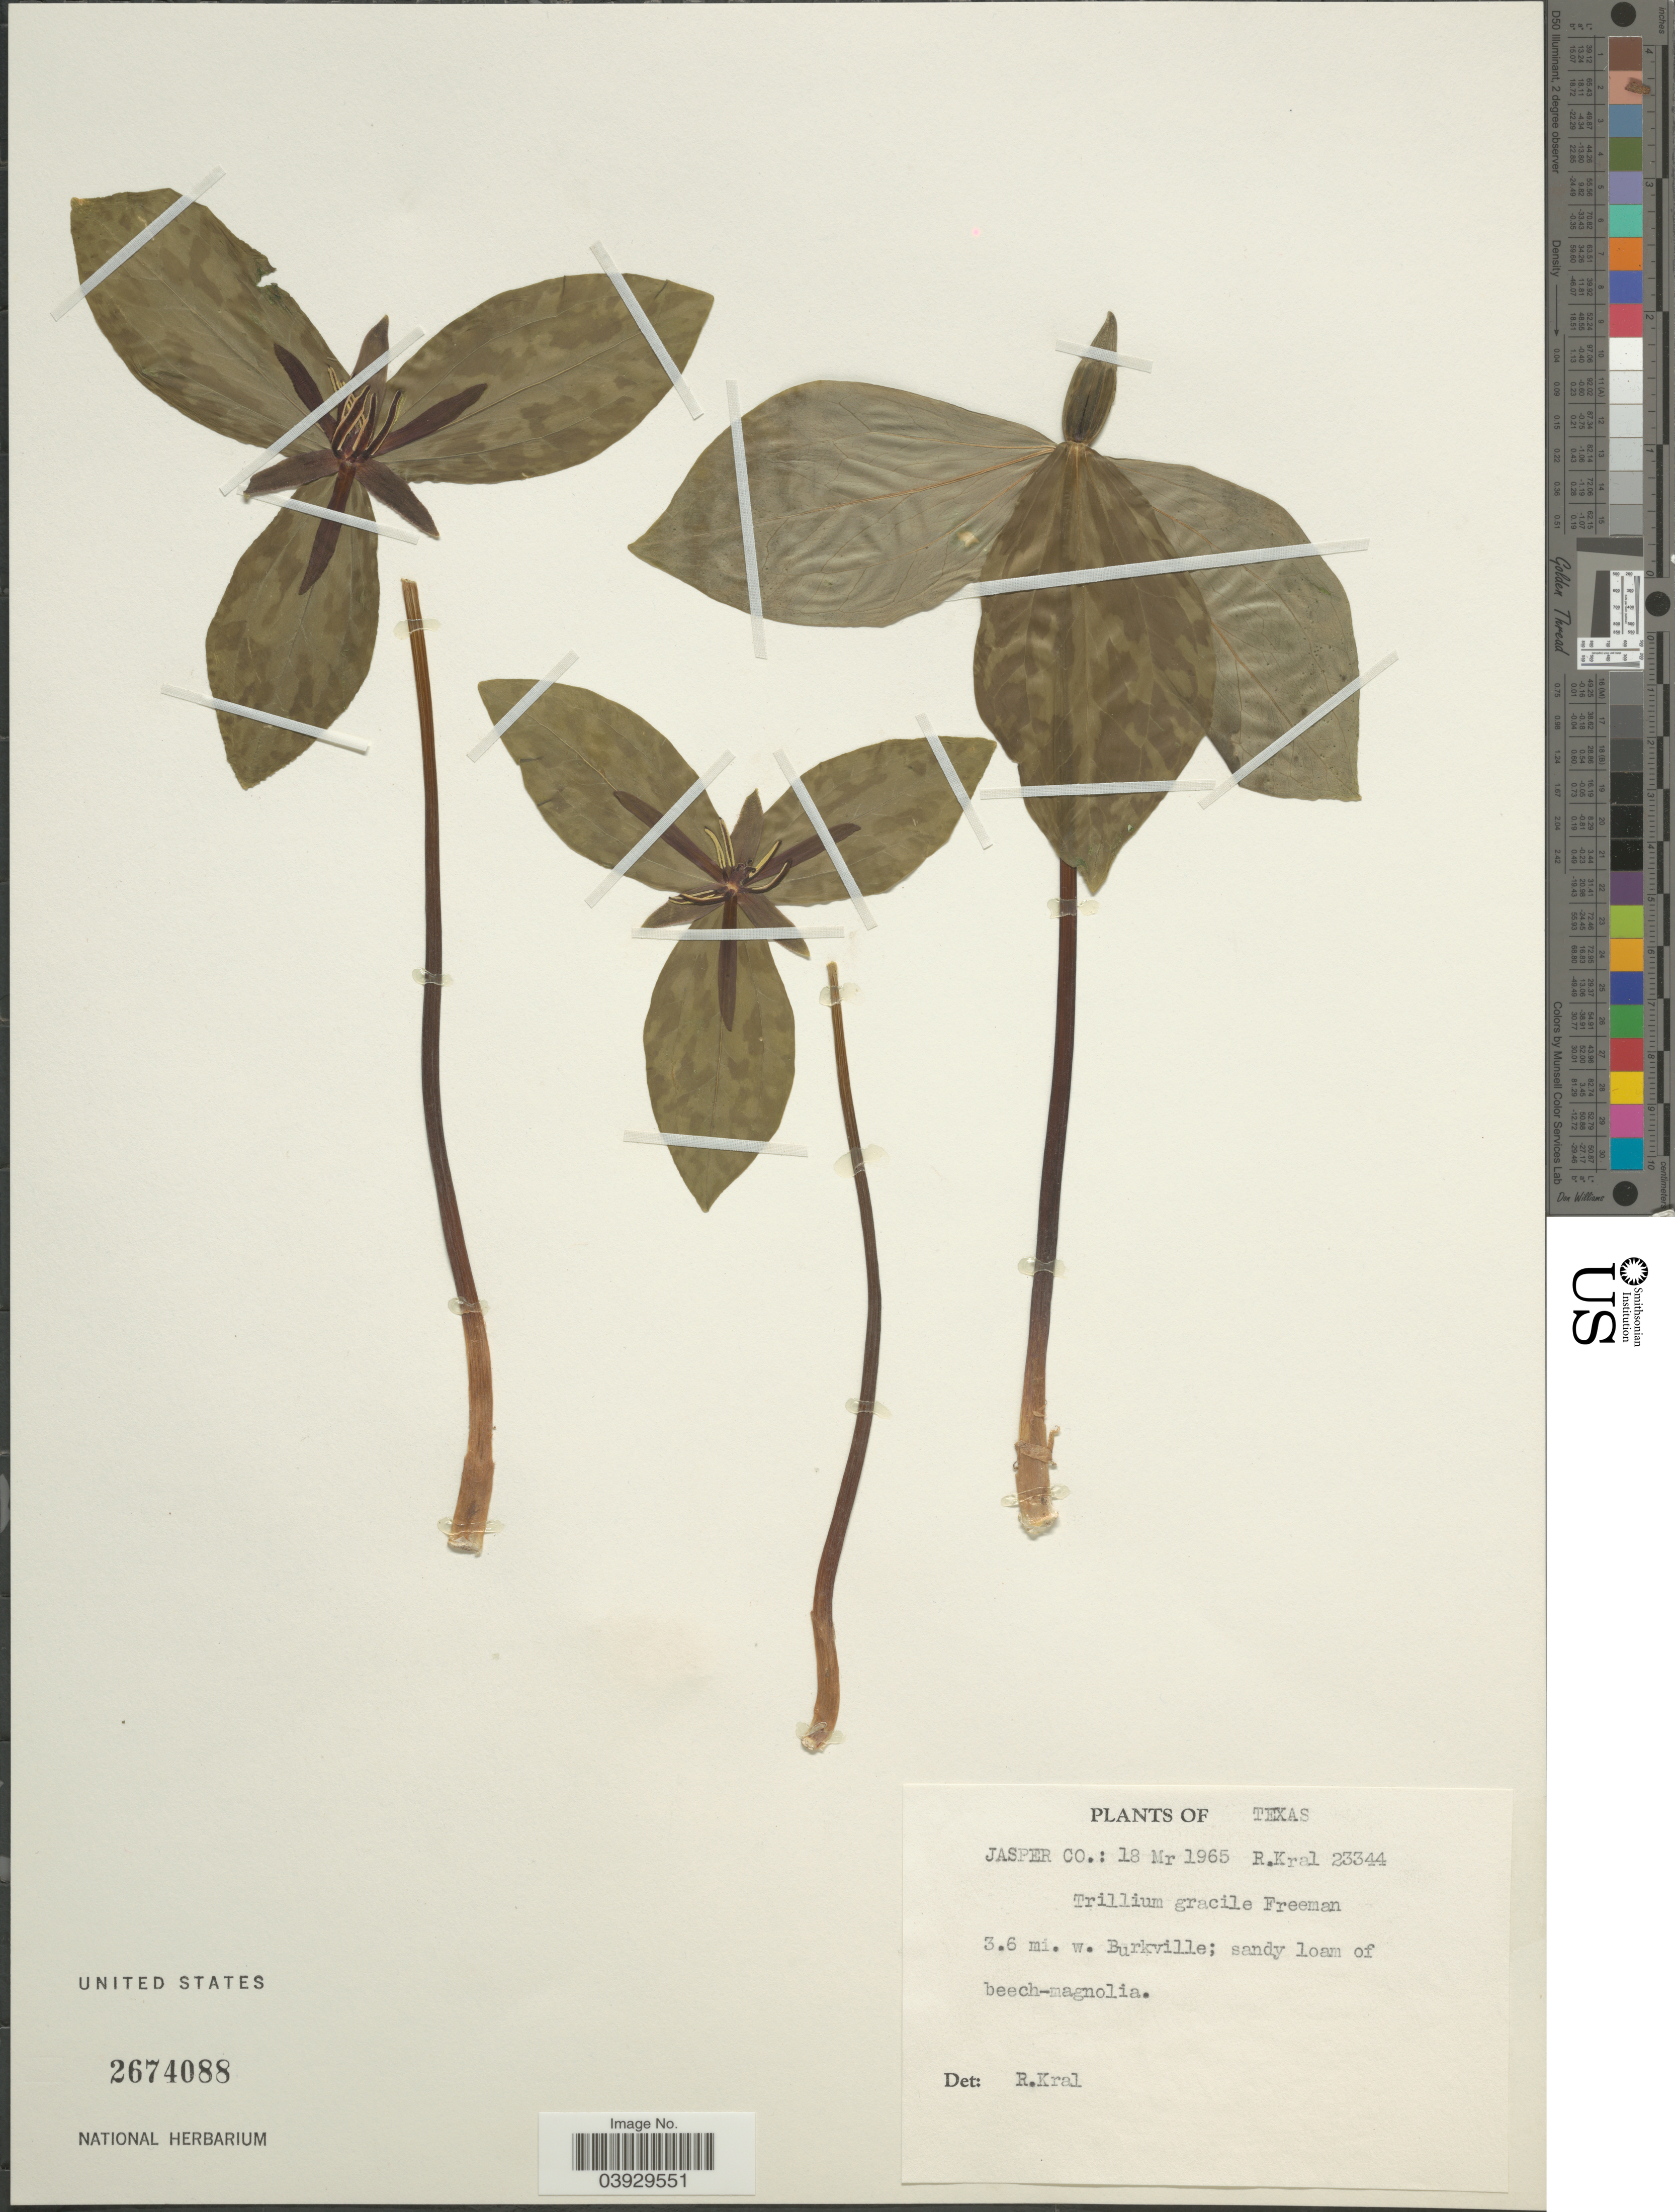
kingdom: Plantae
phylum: Tracheophyta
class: Liliopsida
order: Liliales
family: Melanthiaceae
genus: Trillium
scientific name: Trillium gracile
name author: J. D. Freeman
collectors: R. Kral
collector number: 23344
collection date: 1965-03-18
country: United States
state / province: Texas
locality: Jasper Co. 3.6 mi. w. Burkville.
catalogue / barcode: US 2674088